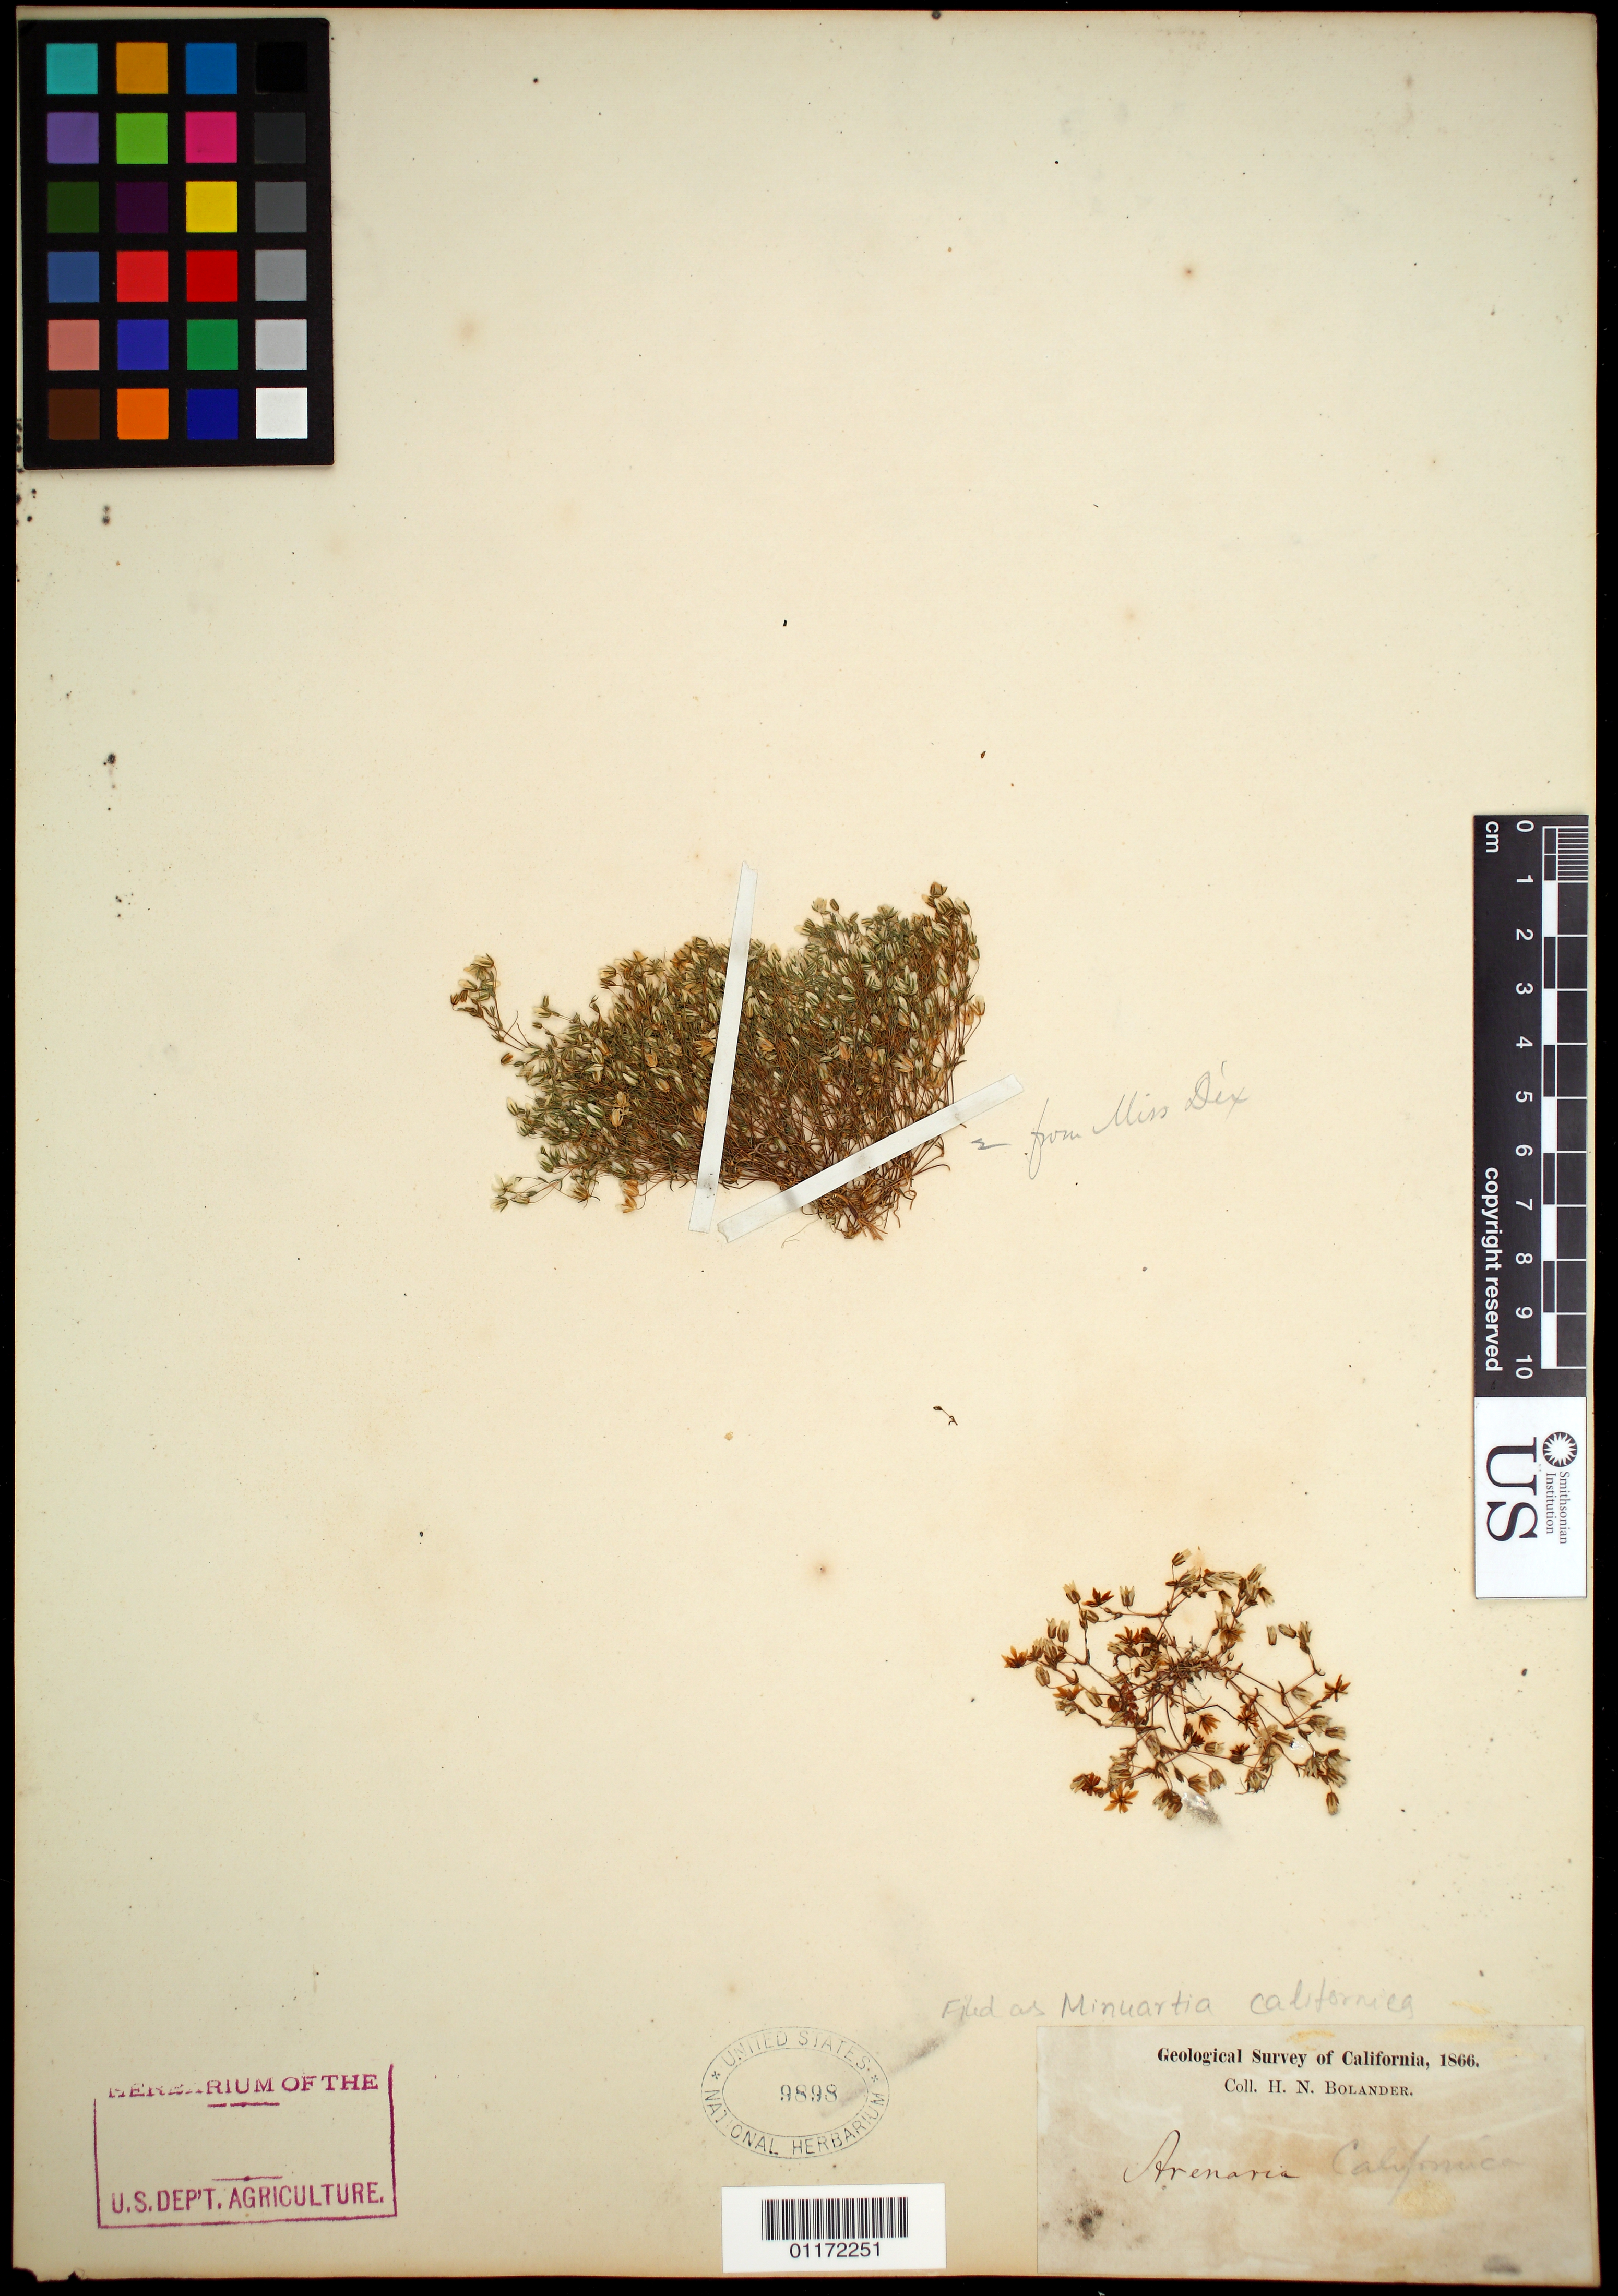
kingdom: Plantae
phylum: Tracheophyta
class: Magnoliopsida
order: Caryophyllales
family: Caryophyllaceae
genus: Minuartia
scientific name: Minuartia californica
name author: (A. Gray) Mattf.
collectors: H. Bolander & V. Rattan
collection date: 1866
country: United States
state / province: California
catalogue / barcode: US 9898